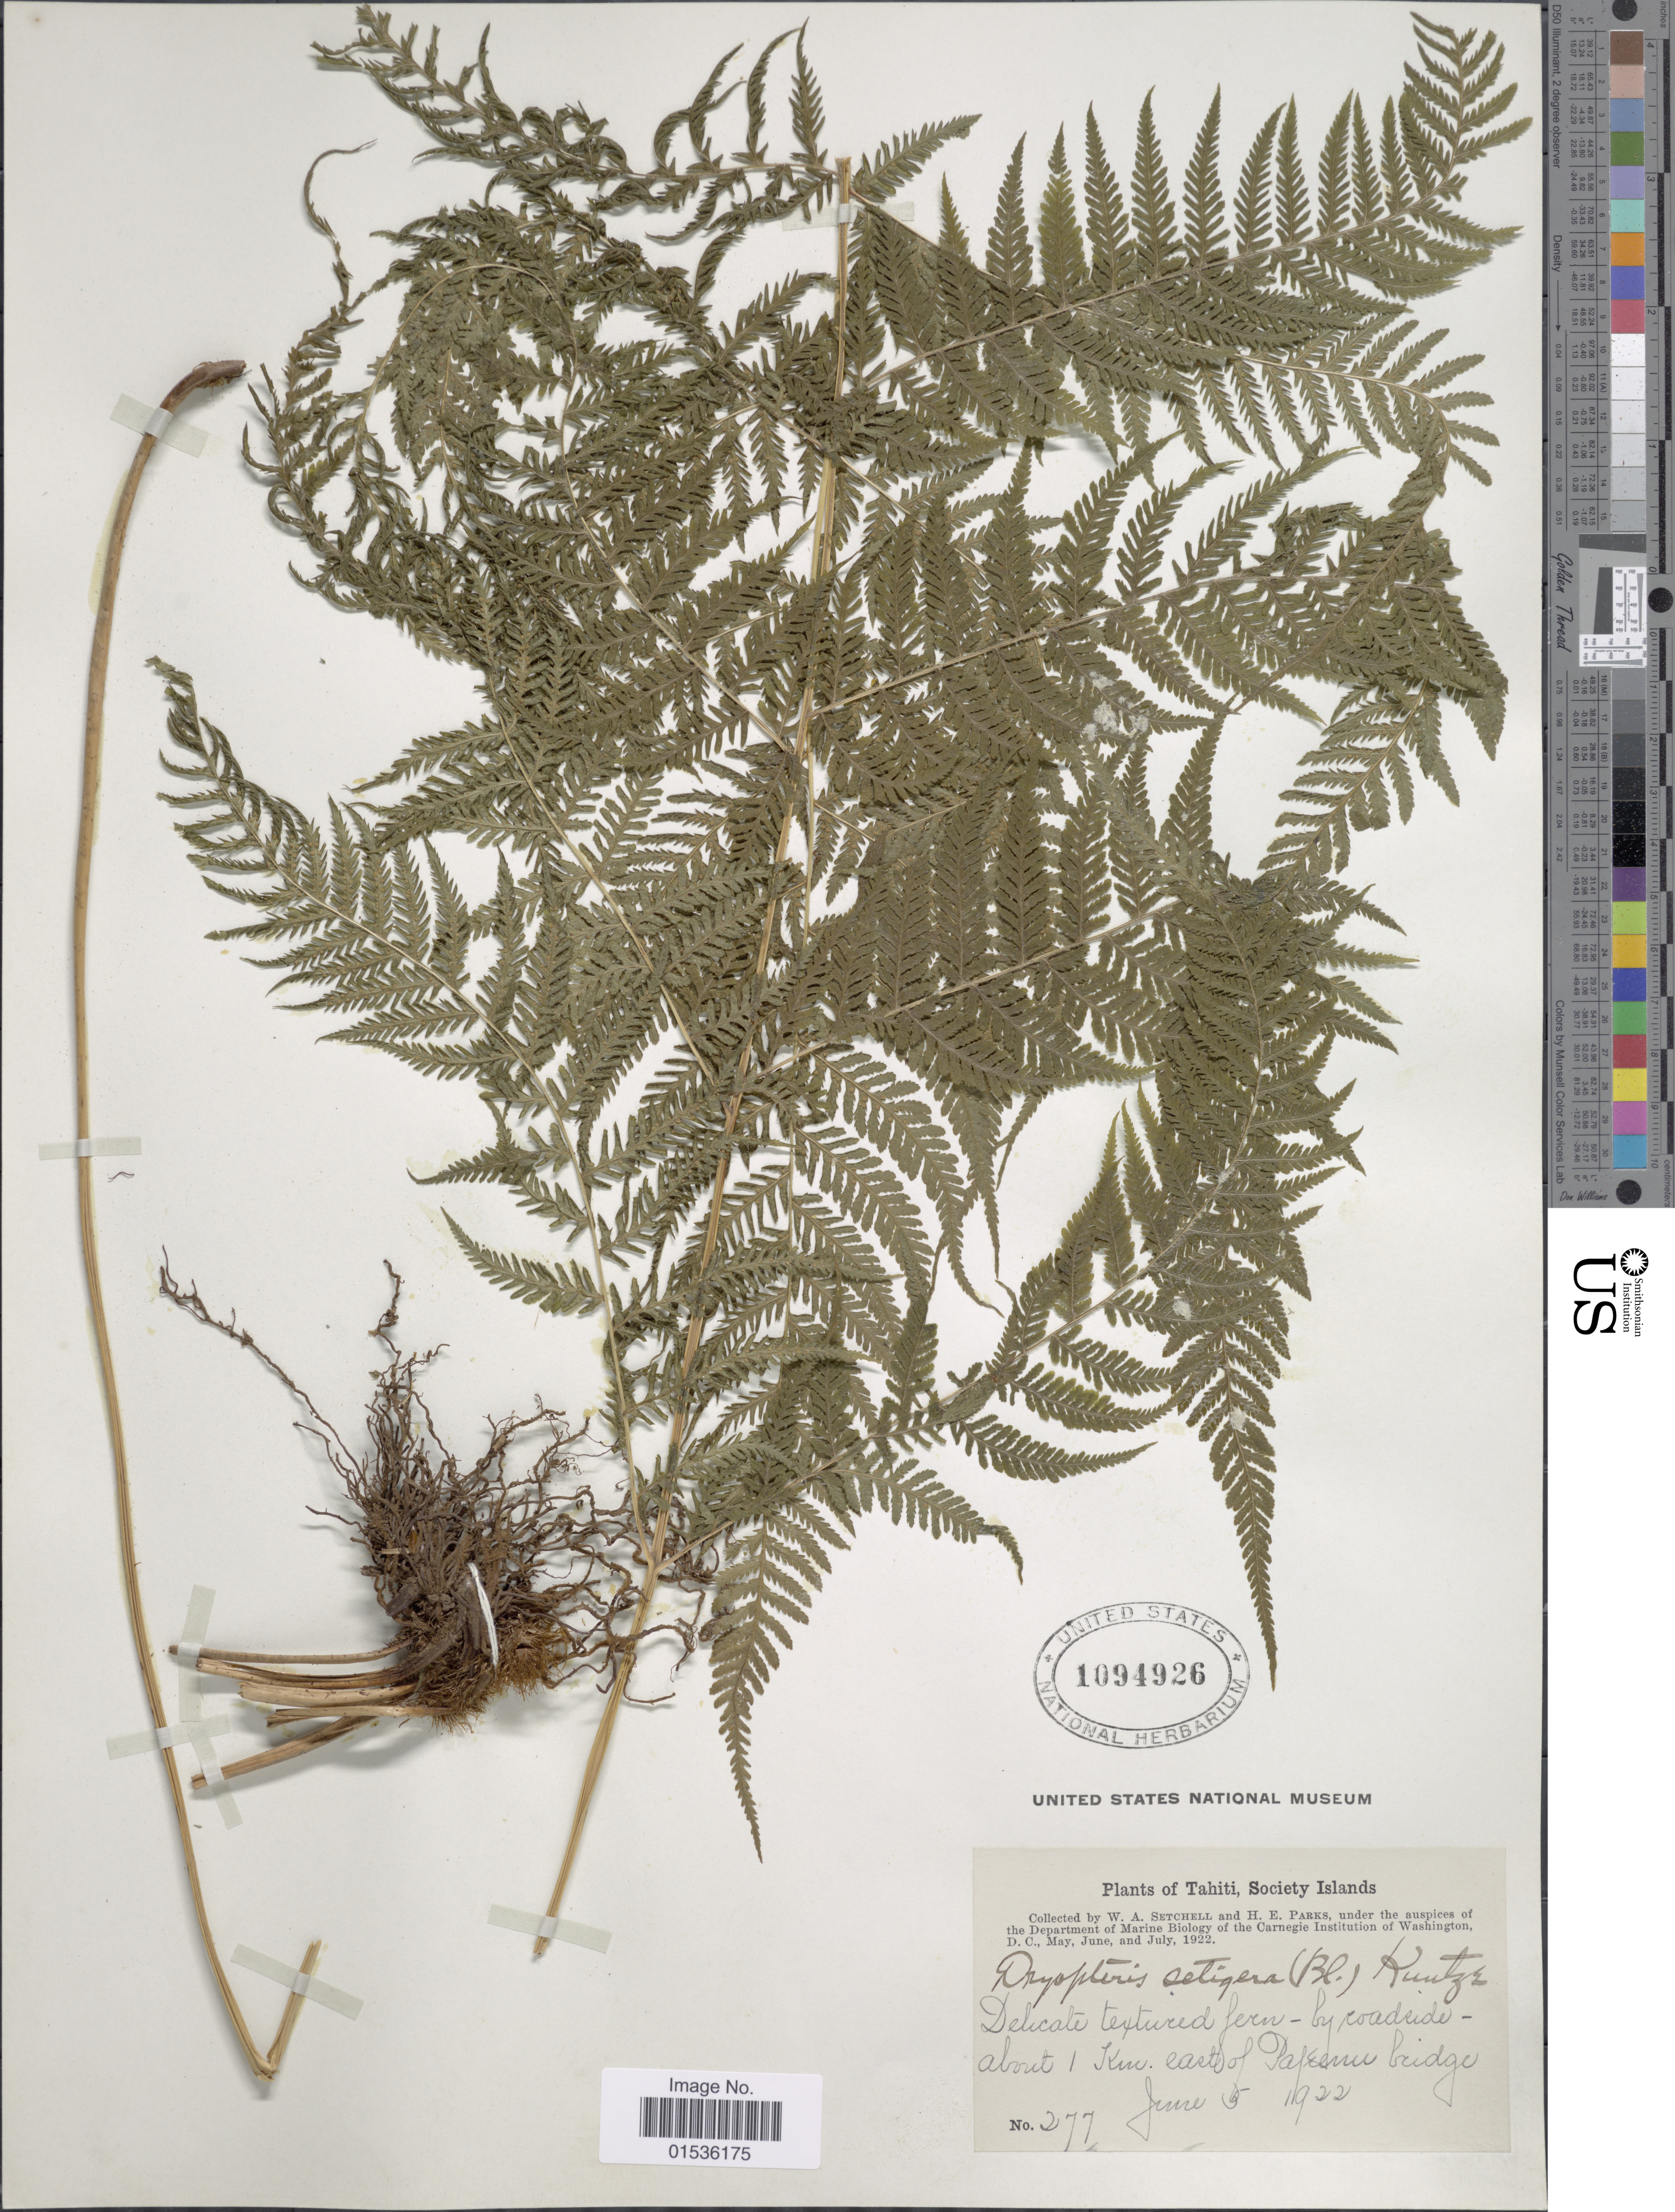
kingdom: Plantae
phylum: Tracheophyta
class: Polypodiopsida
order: Polypodiales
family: Thelypteridaceae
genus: Macrothelypteris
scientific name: Macrothelypteris torresiana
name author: (Gaudich.) Ching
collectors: W. Setchell & H. E. Parks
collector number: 277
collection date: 1922-06-05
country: French Polynesia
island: Tahiti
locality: Tahiti, Society Islands, by roadside about 1 Km. east of Papenu bridge. [interpreted]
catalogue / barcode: US 1094926